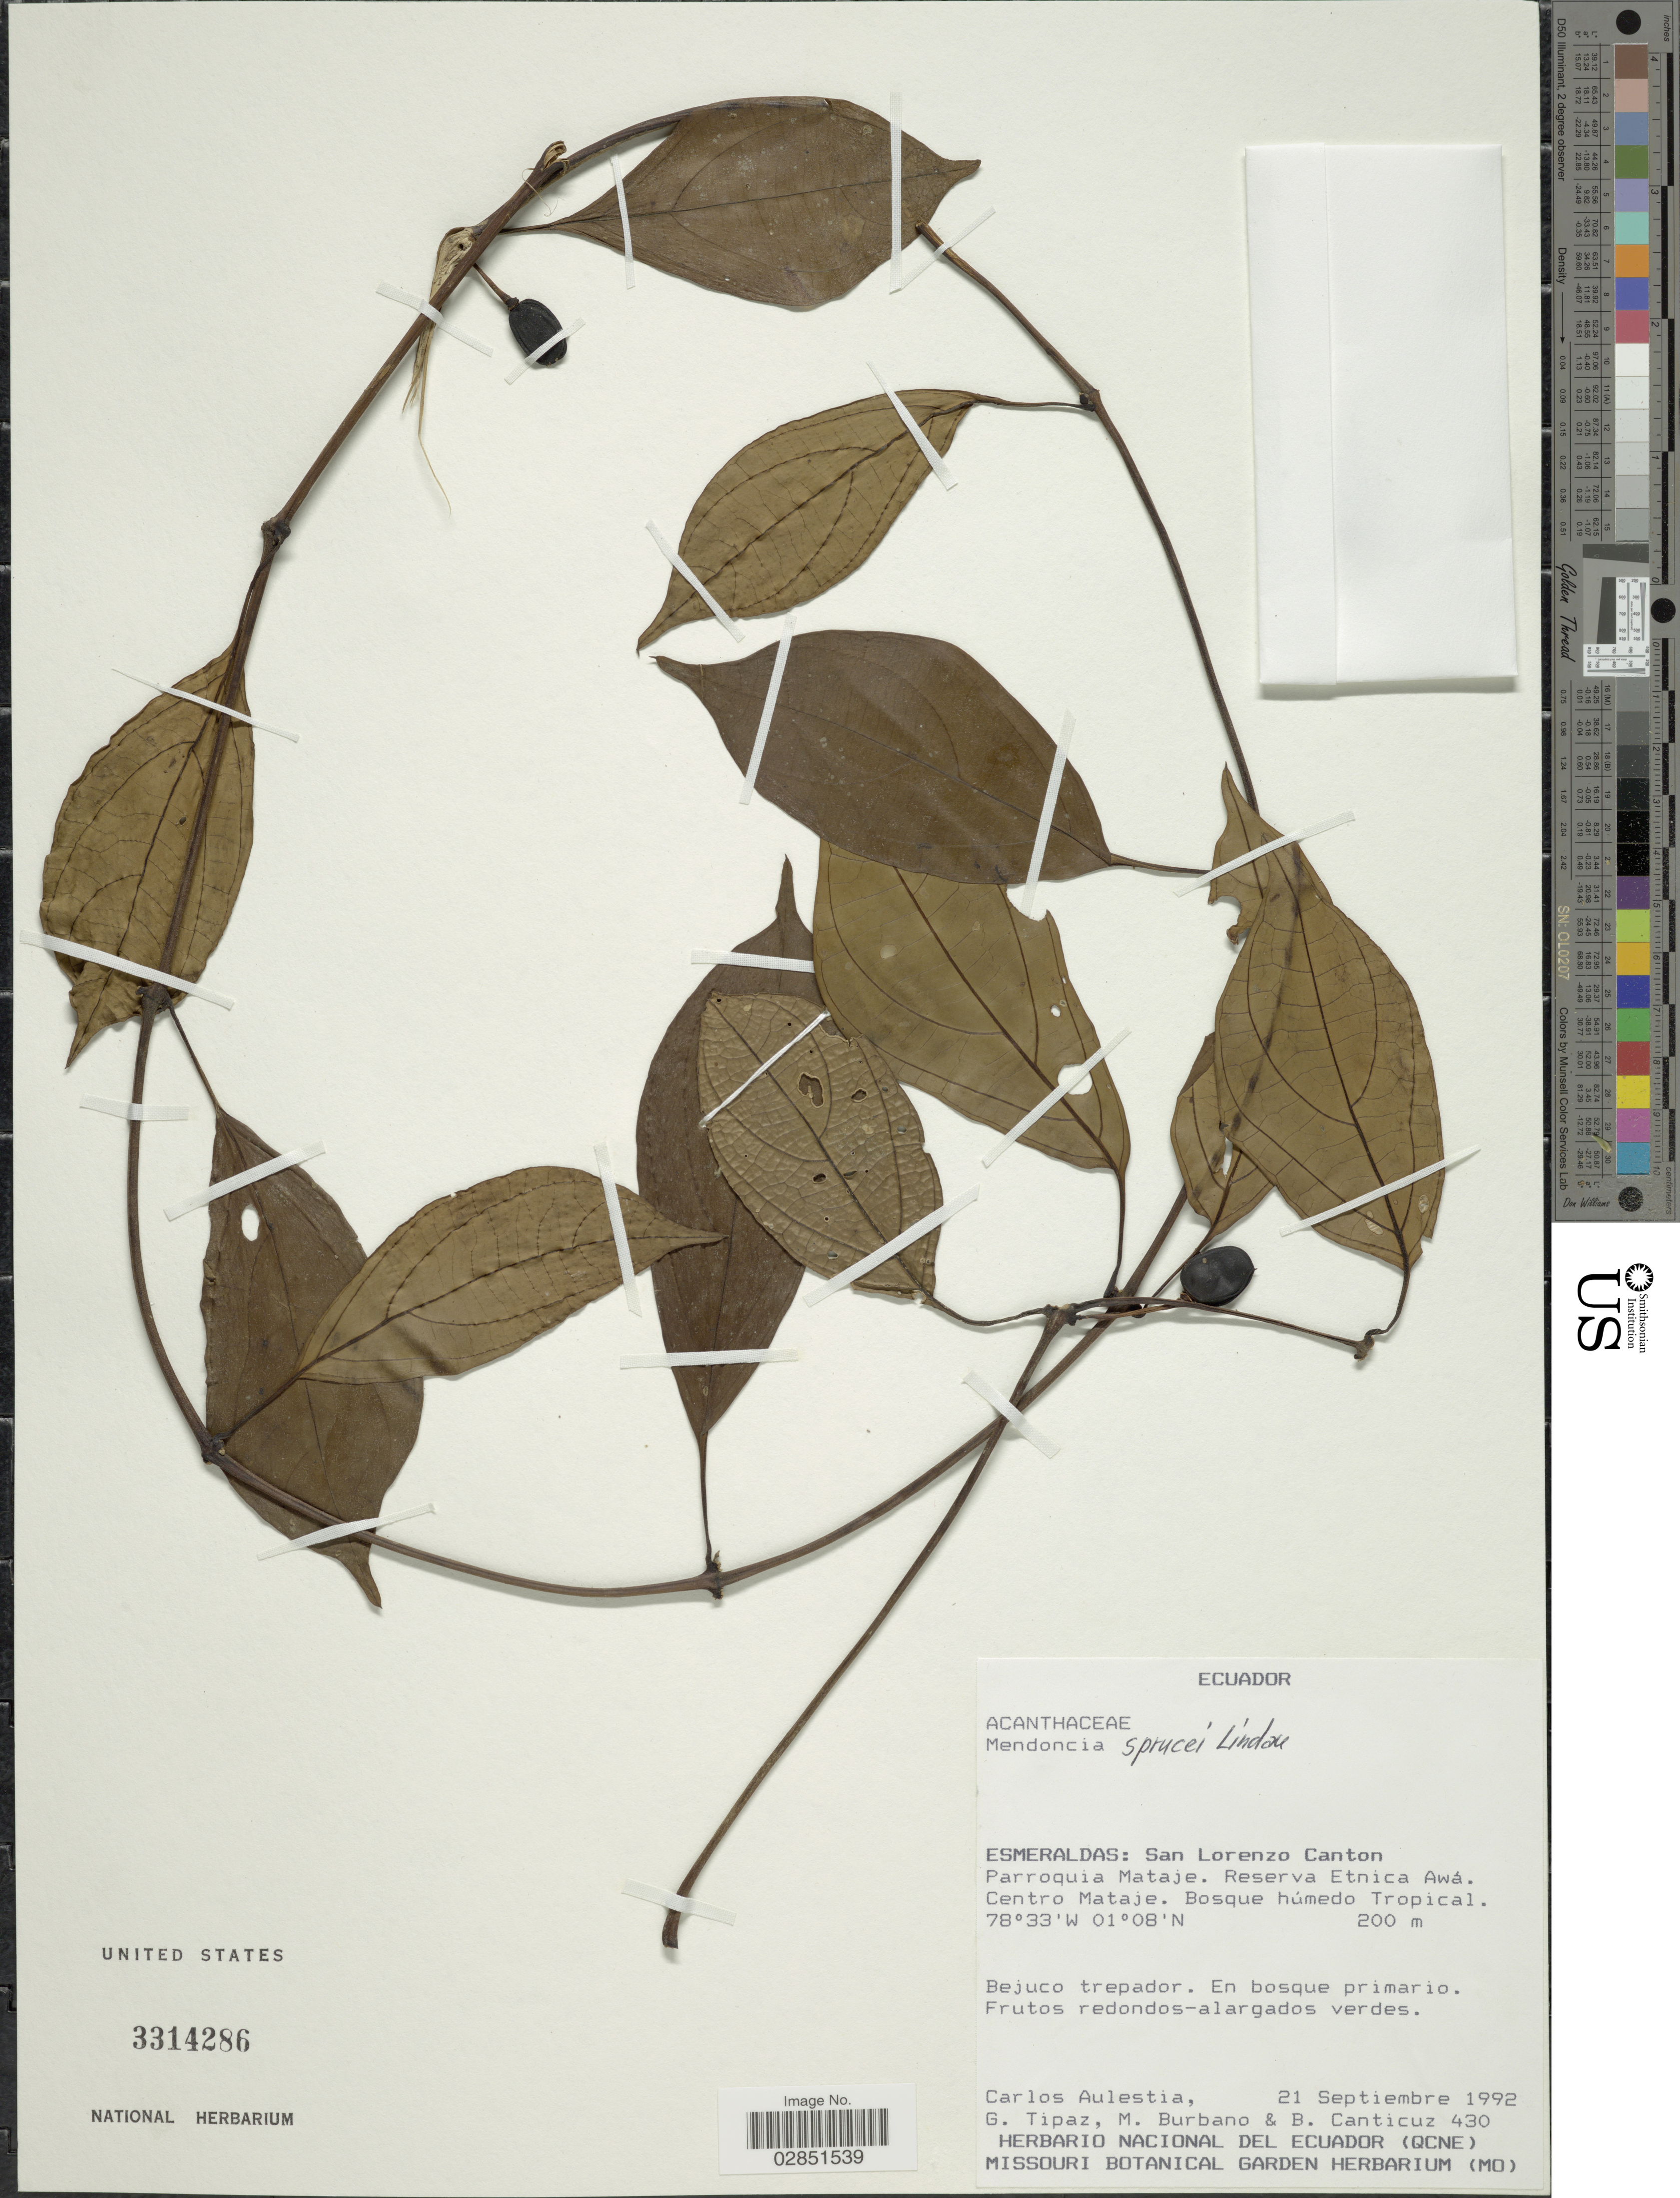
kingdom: Plantae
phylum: Tracheophyta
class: Magnoliopsida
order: Lamiales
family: Acanthaceae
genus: Mendoncia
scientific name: Mendoncia sprucei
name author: Lindau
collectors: C. Aulestia, G. Tipaz, M. Burbano & B. Canticuz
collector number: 430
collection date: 1992-09-21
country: Ecuador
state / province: Esmeraldas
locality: San Lorenzo Canton. Parroquia Mataje. Reserva Etnica Awá. Centro Mataje.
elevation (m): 200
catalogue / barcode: US 3314286